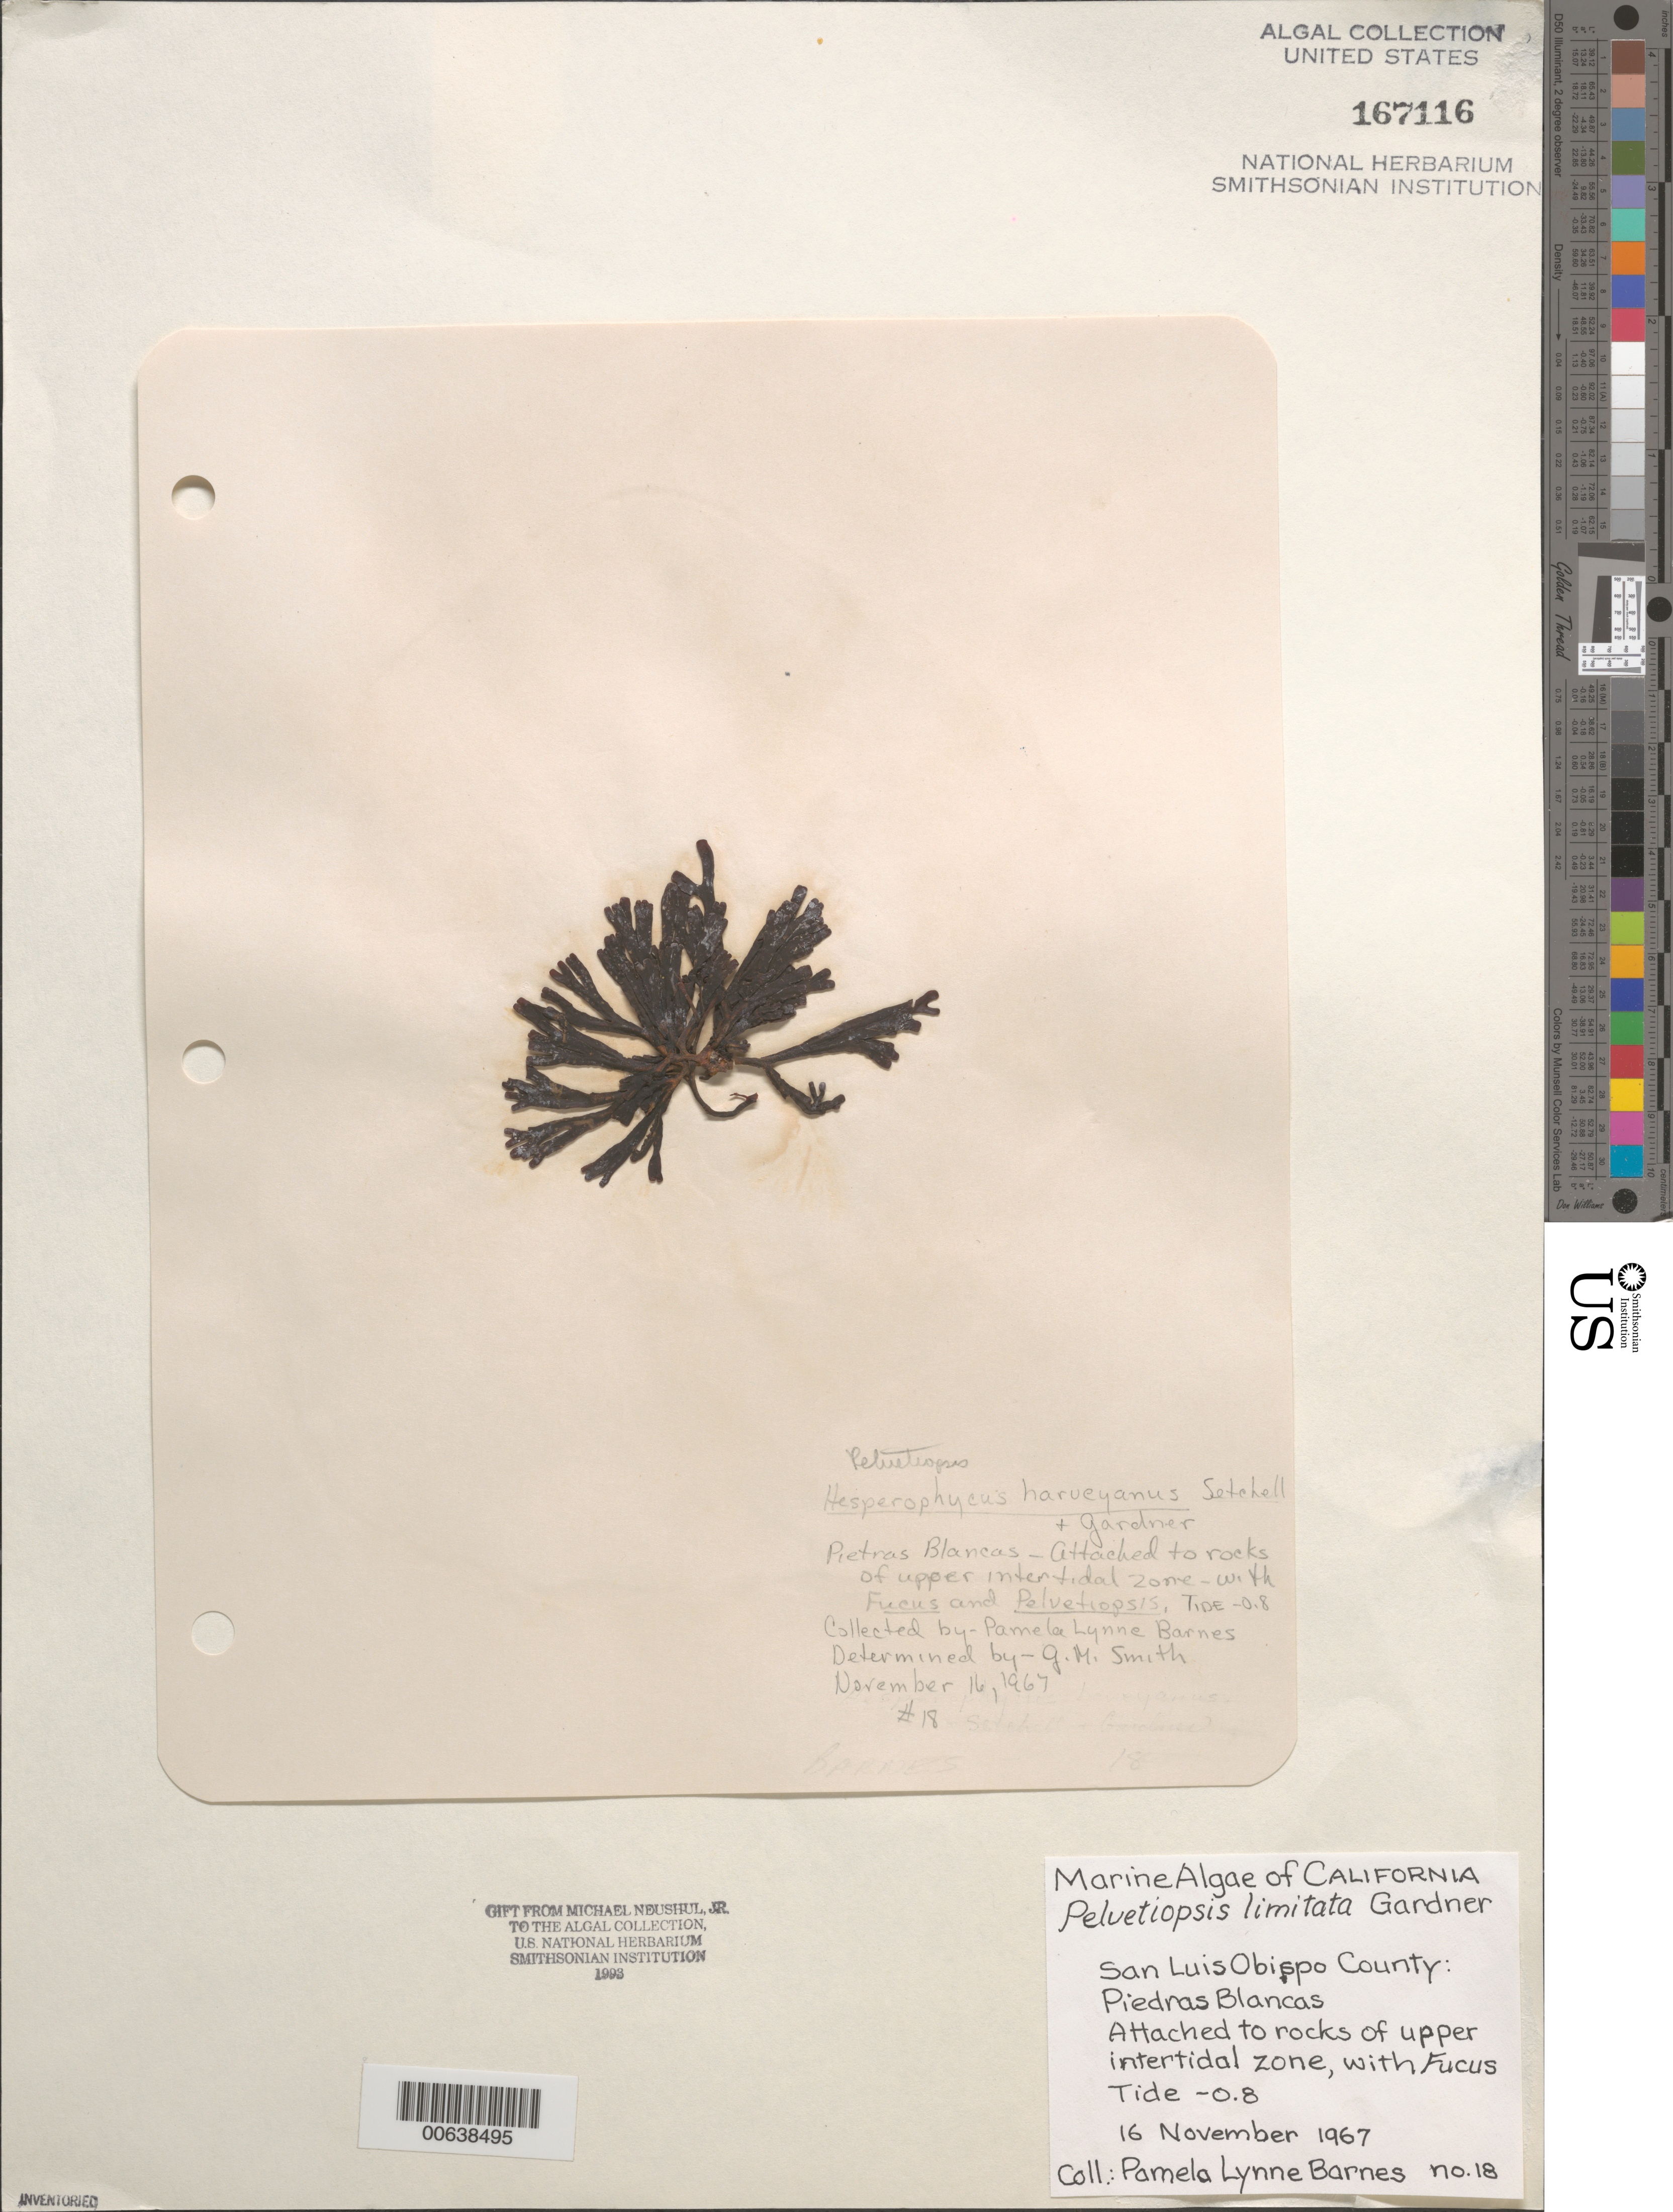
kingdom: Chromista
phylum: Ochrophyta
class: Phaeophyceae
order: Fucales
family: Fucaceae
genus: Pelvetiopsis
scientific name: Pelvetiopsis limitata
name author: N.L. Gardner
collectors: P. Barnes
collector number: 18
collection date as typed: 16 Nov 1967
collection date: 1967-11-16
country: United States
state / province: California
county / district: San Luis Obispo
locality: Piedras Blancas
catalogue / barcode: US 167116